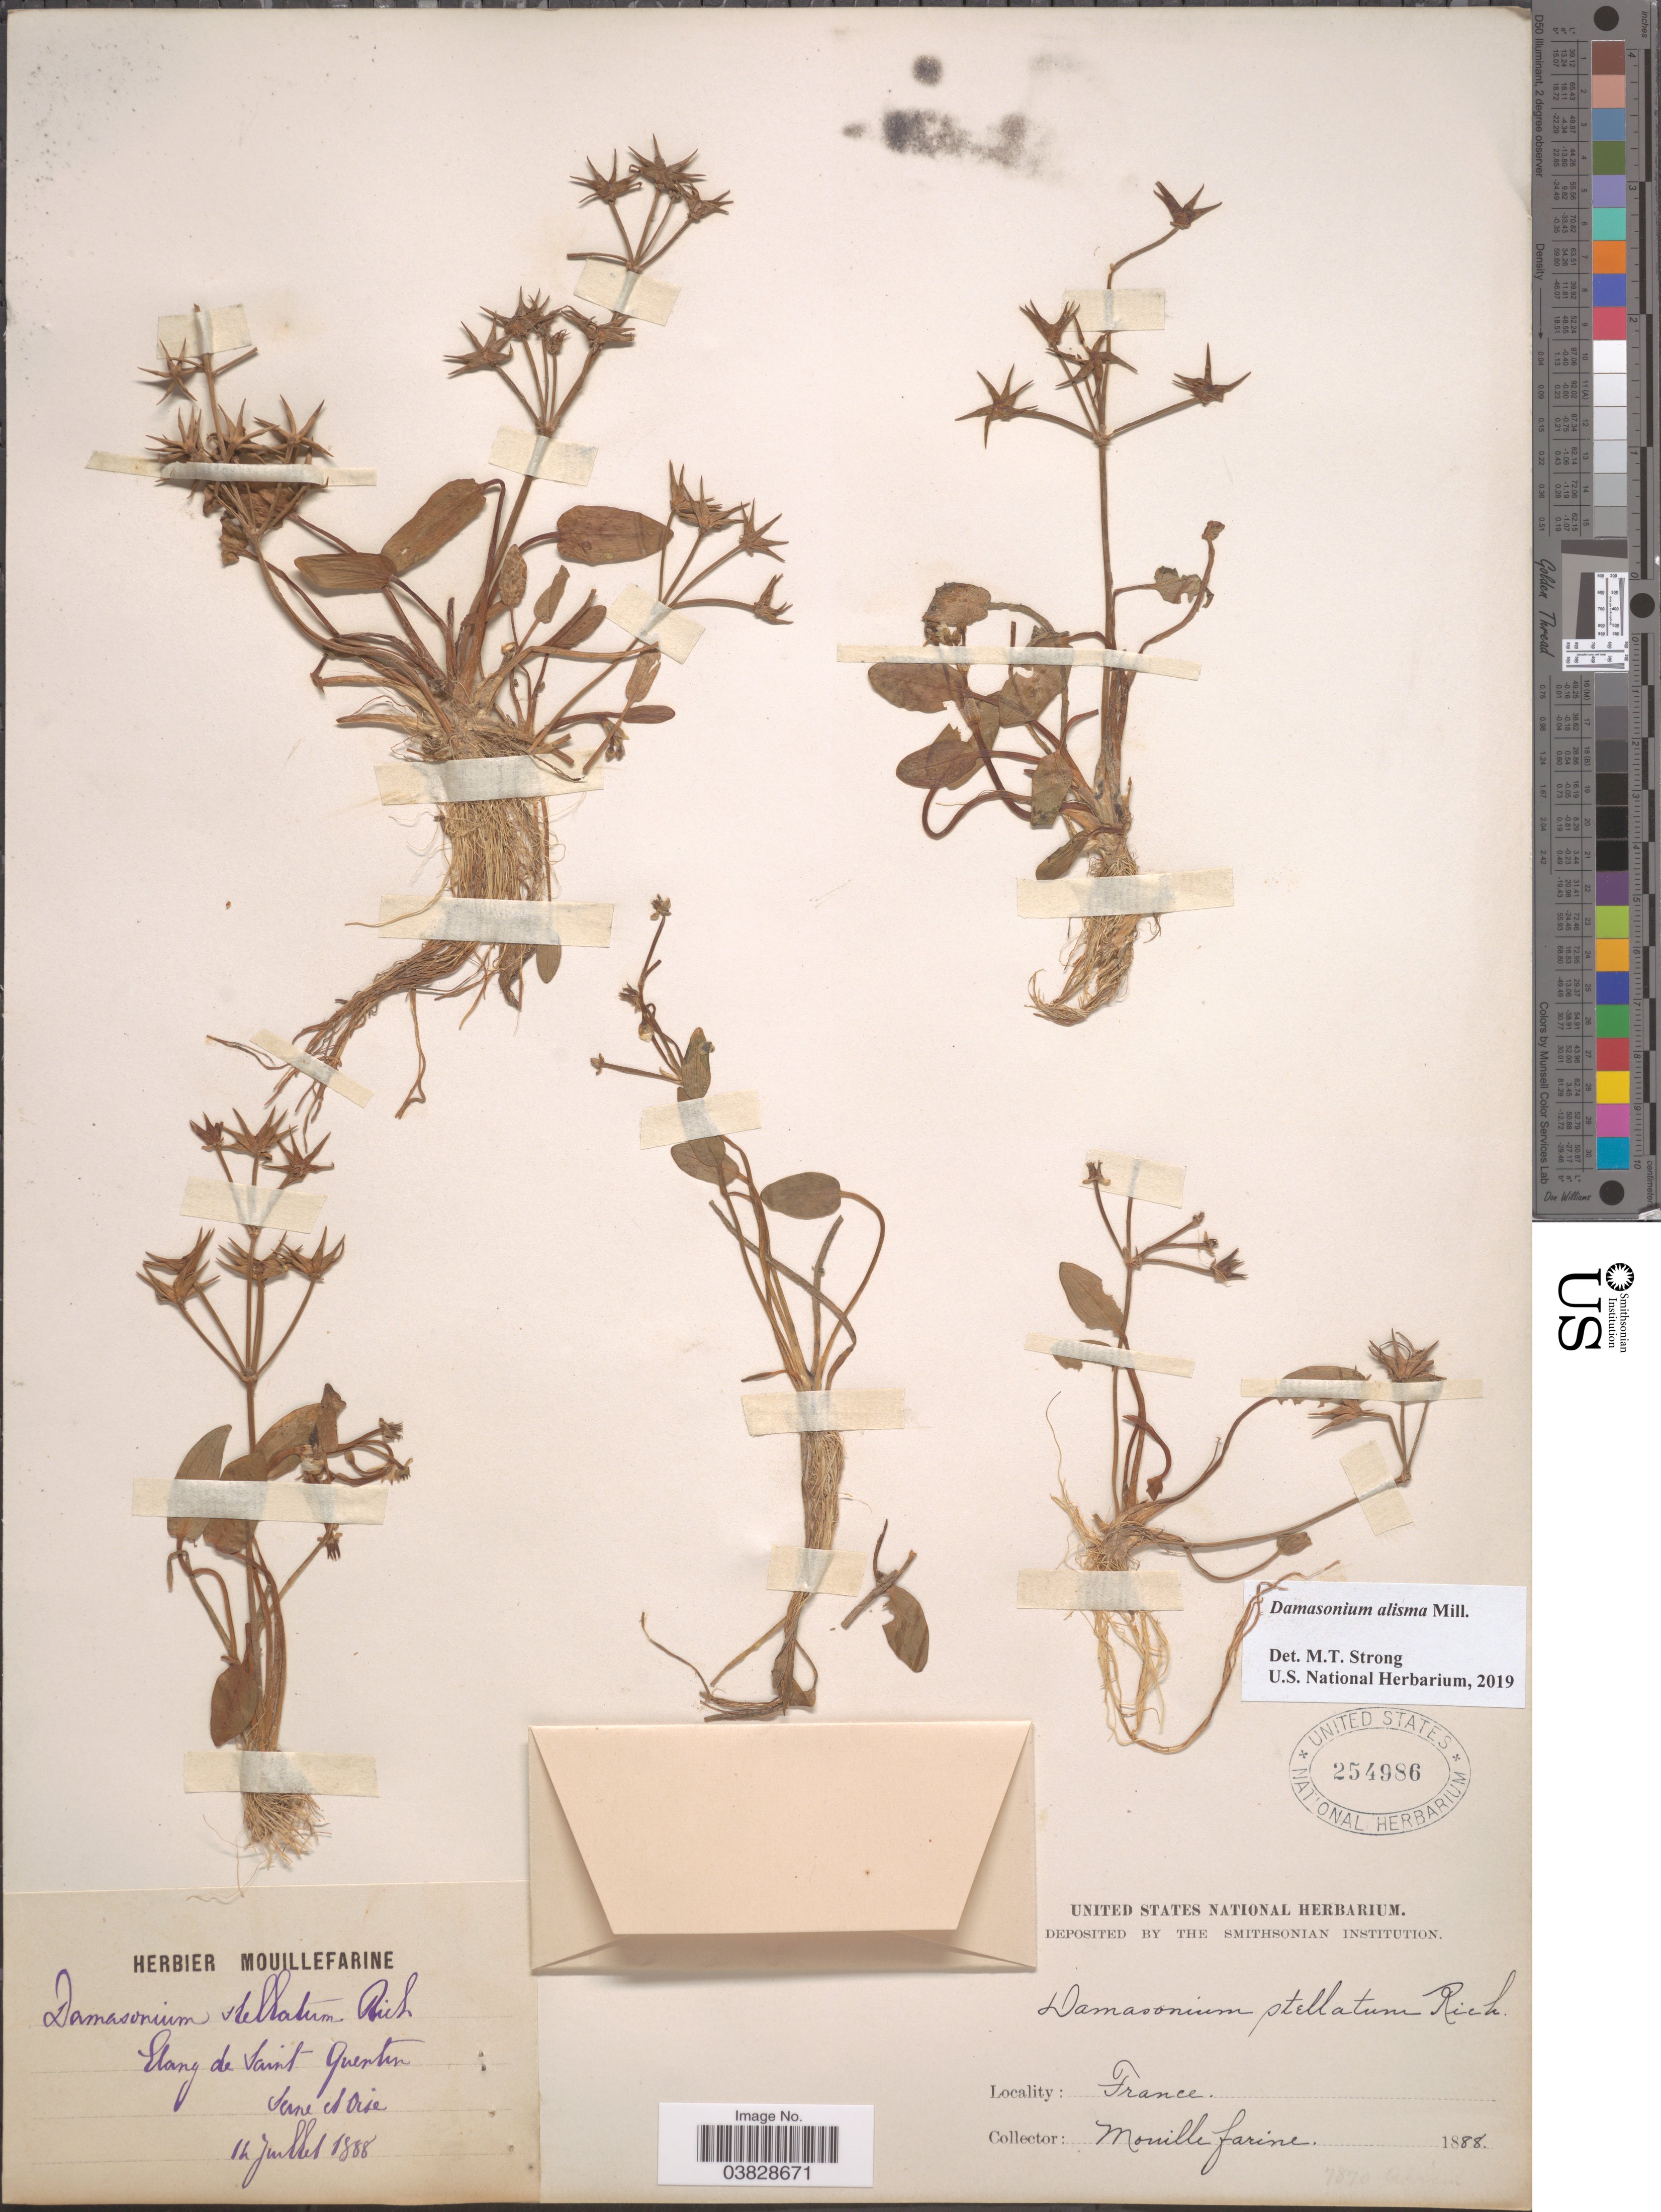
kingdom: Plantae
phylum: Tracheophyta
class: Liliopsida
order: Alismatales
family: Alismataceae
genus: Damasonium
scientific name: Damasonium alisma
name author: Mill.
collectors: A. Mouillefarine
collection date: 1888-07-11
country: France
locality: Etang de Saint Quentin. Seine ei Oise.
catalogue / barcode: US 254986